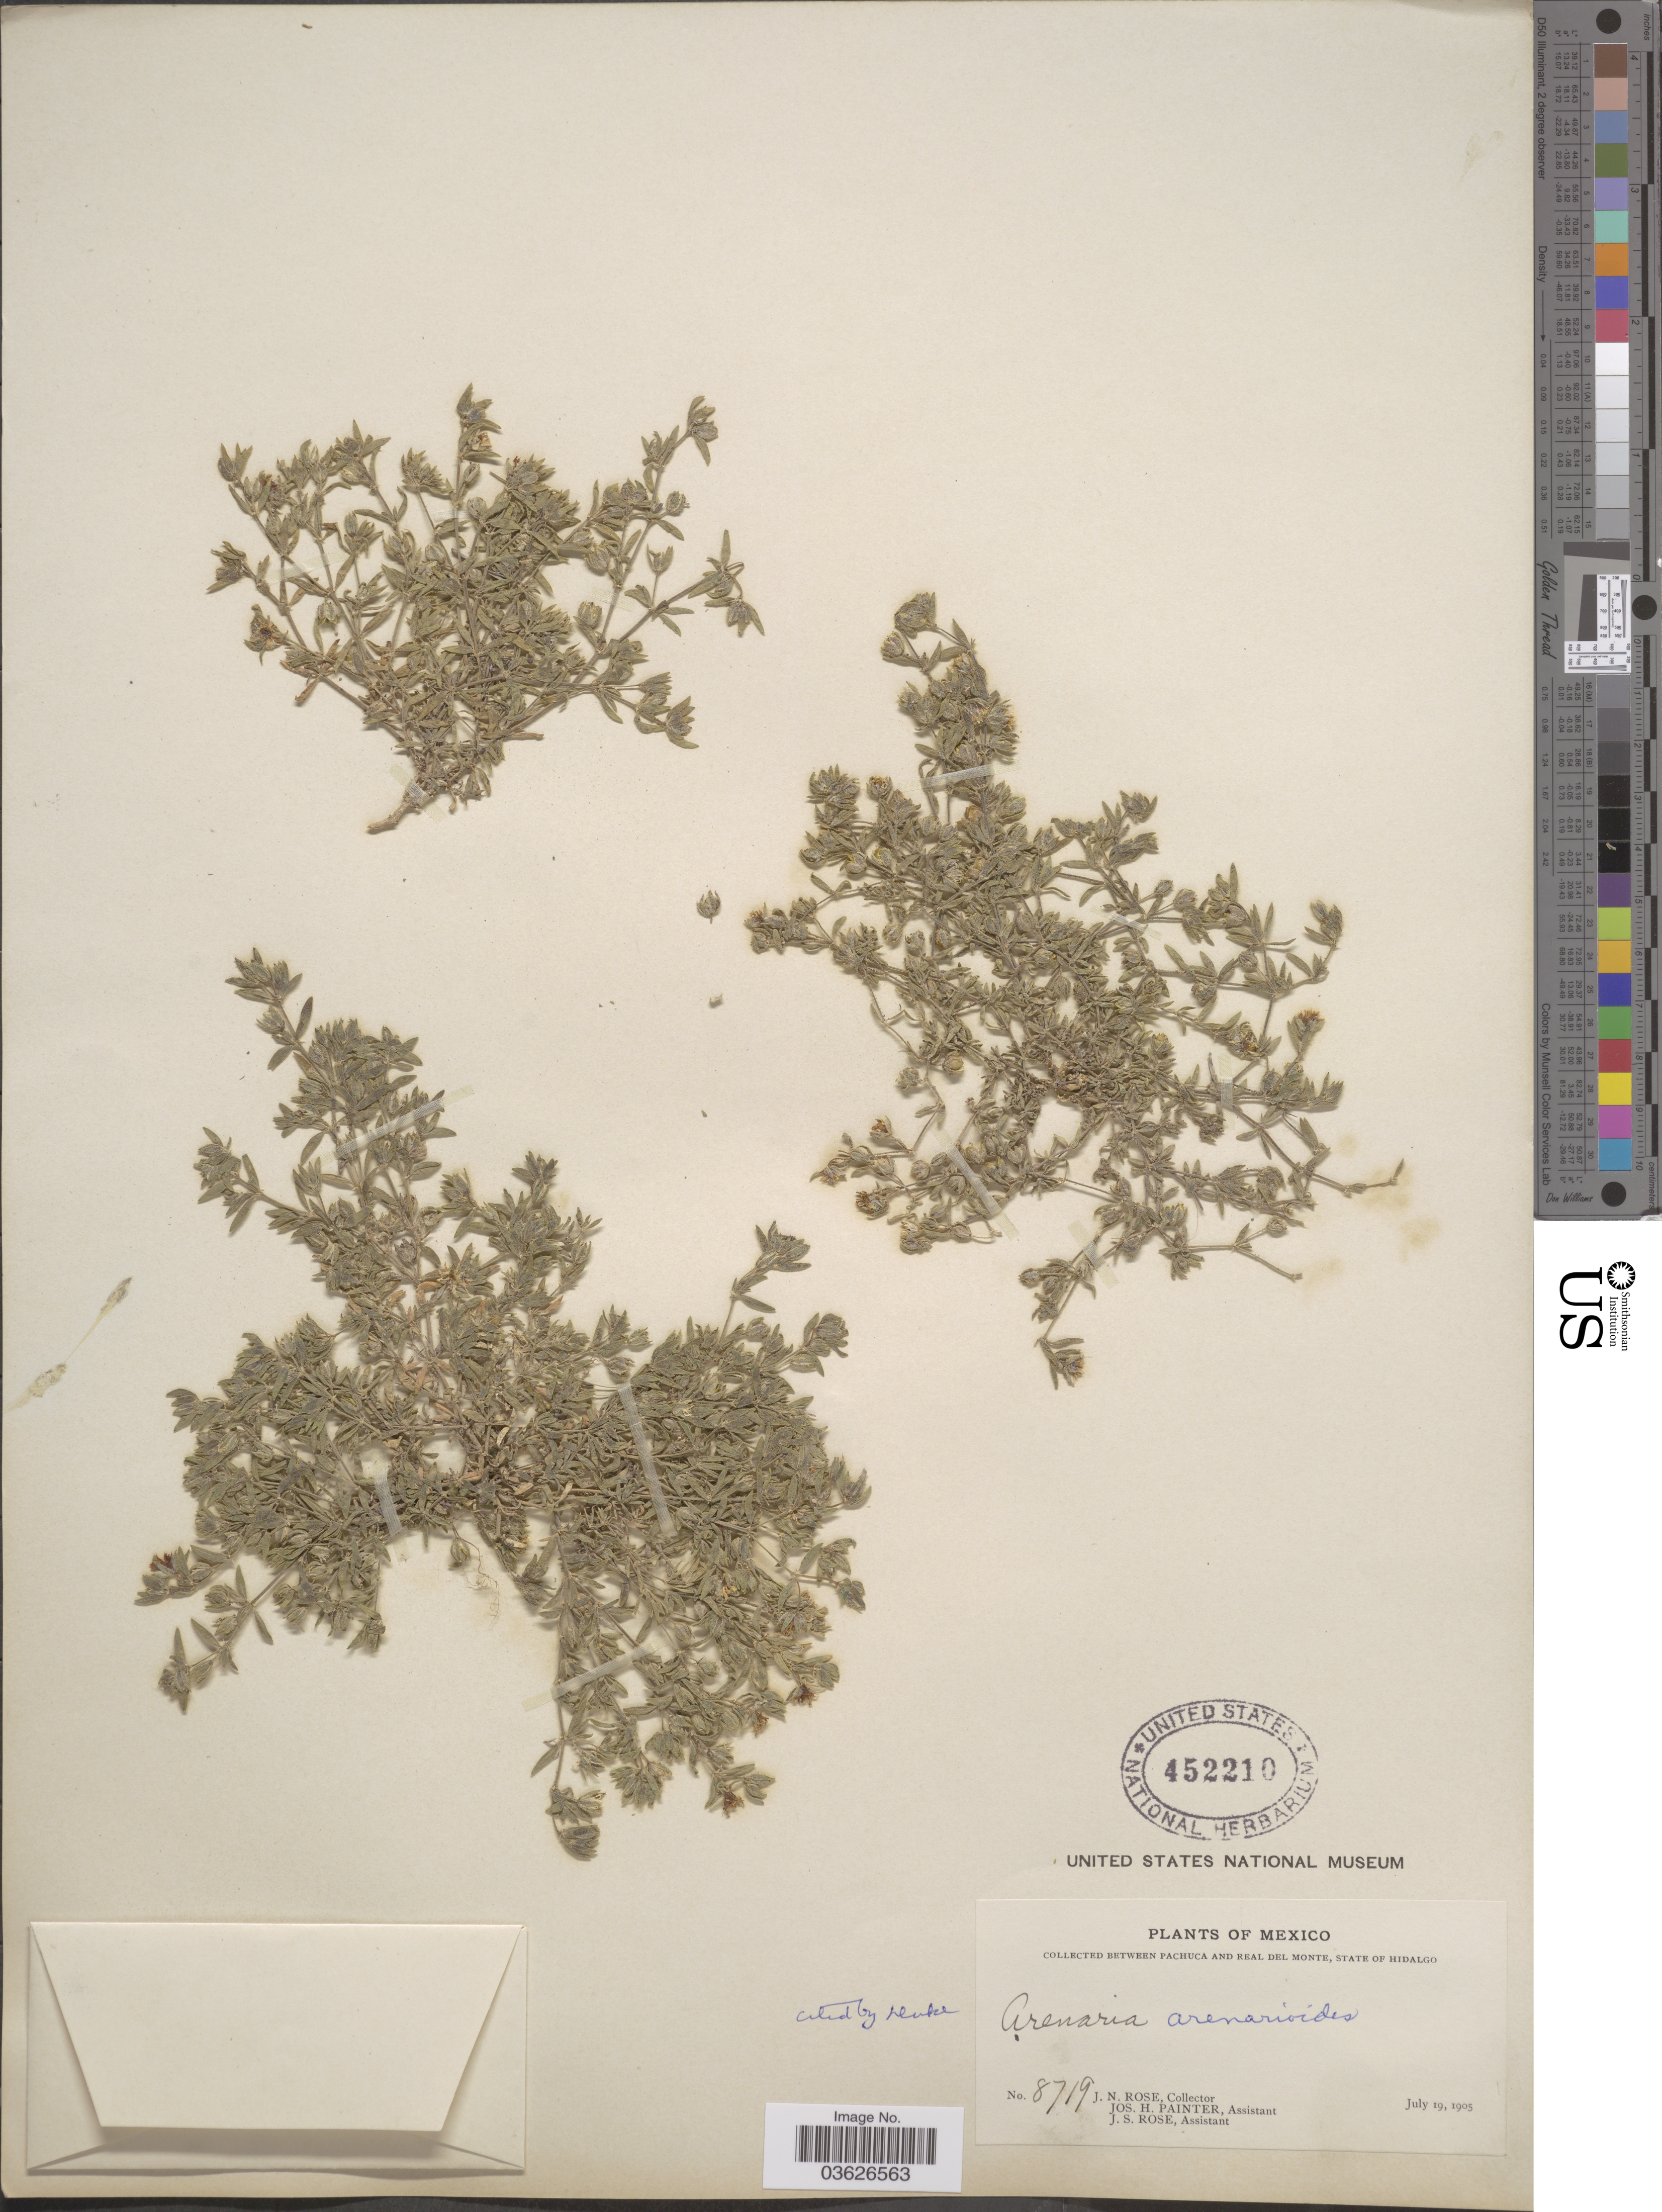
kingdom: Plantae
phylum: Tracheophyta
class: Magnoliopsida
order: Caryophyllales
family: Caryophyllaceae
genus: Drymaria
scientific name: Drymaria arenarioides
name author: Willd. ex Roem. & Schult.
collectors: J. N. Rose, J. H. Painter & J. S. Rose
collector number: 8719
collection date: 1905-07-19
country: Mexico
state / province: Hidalgo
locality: Between Pachuca and Real del Monte.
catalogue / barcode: US 452210